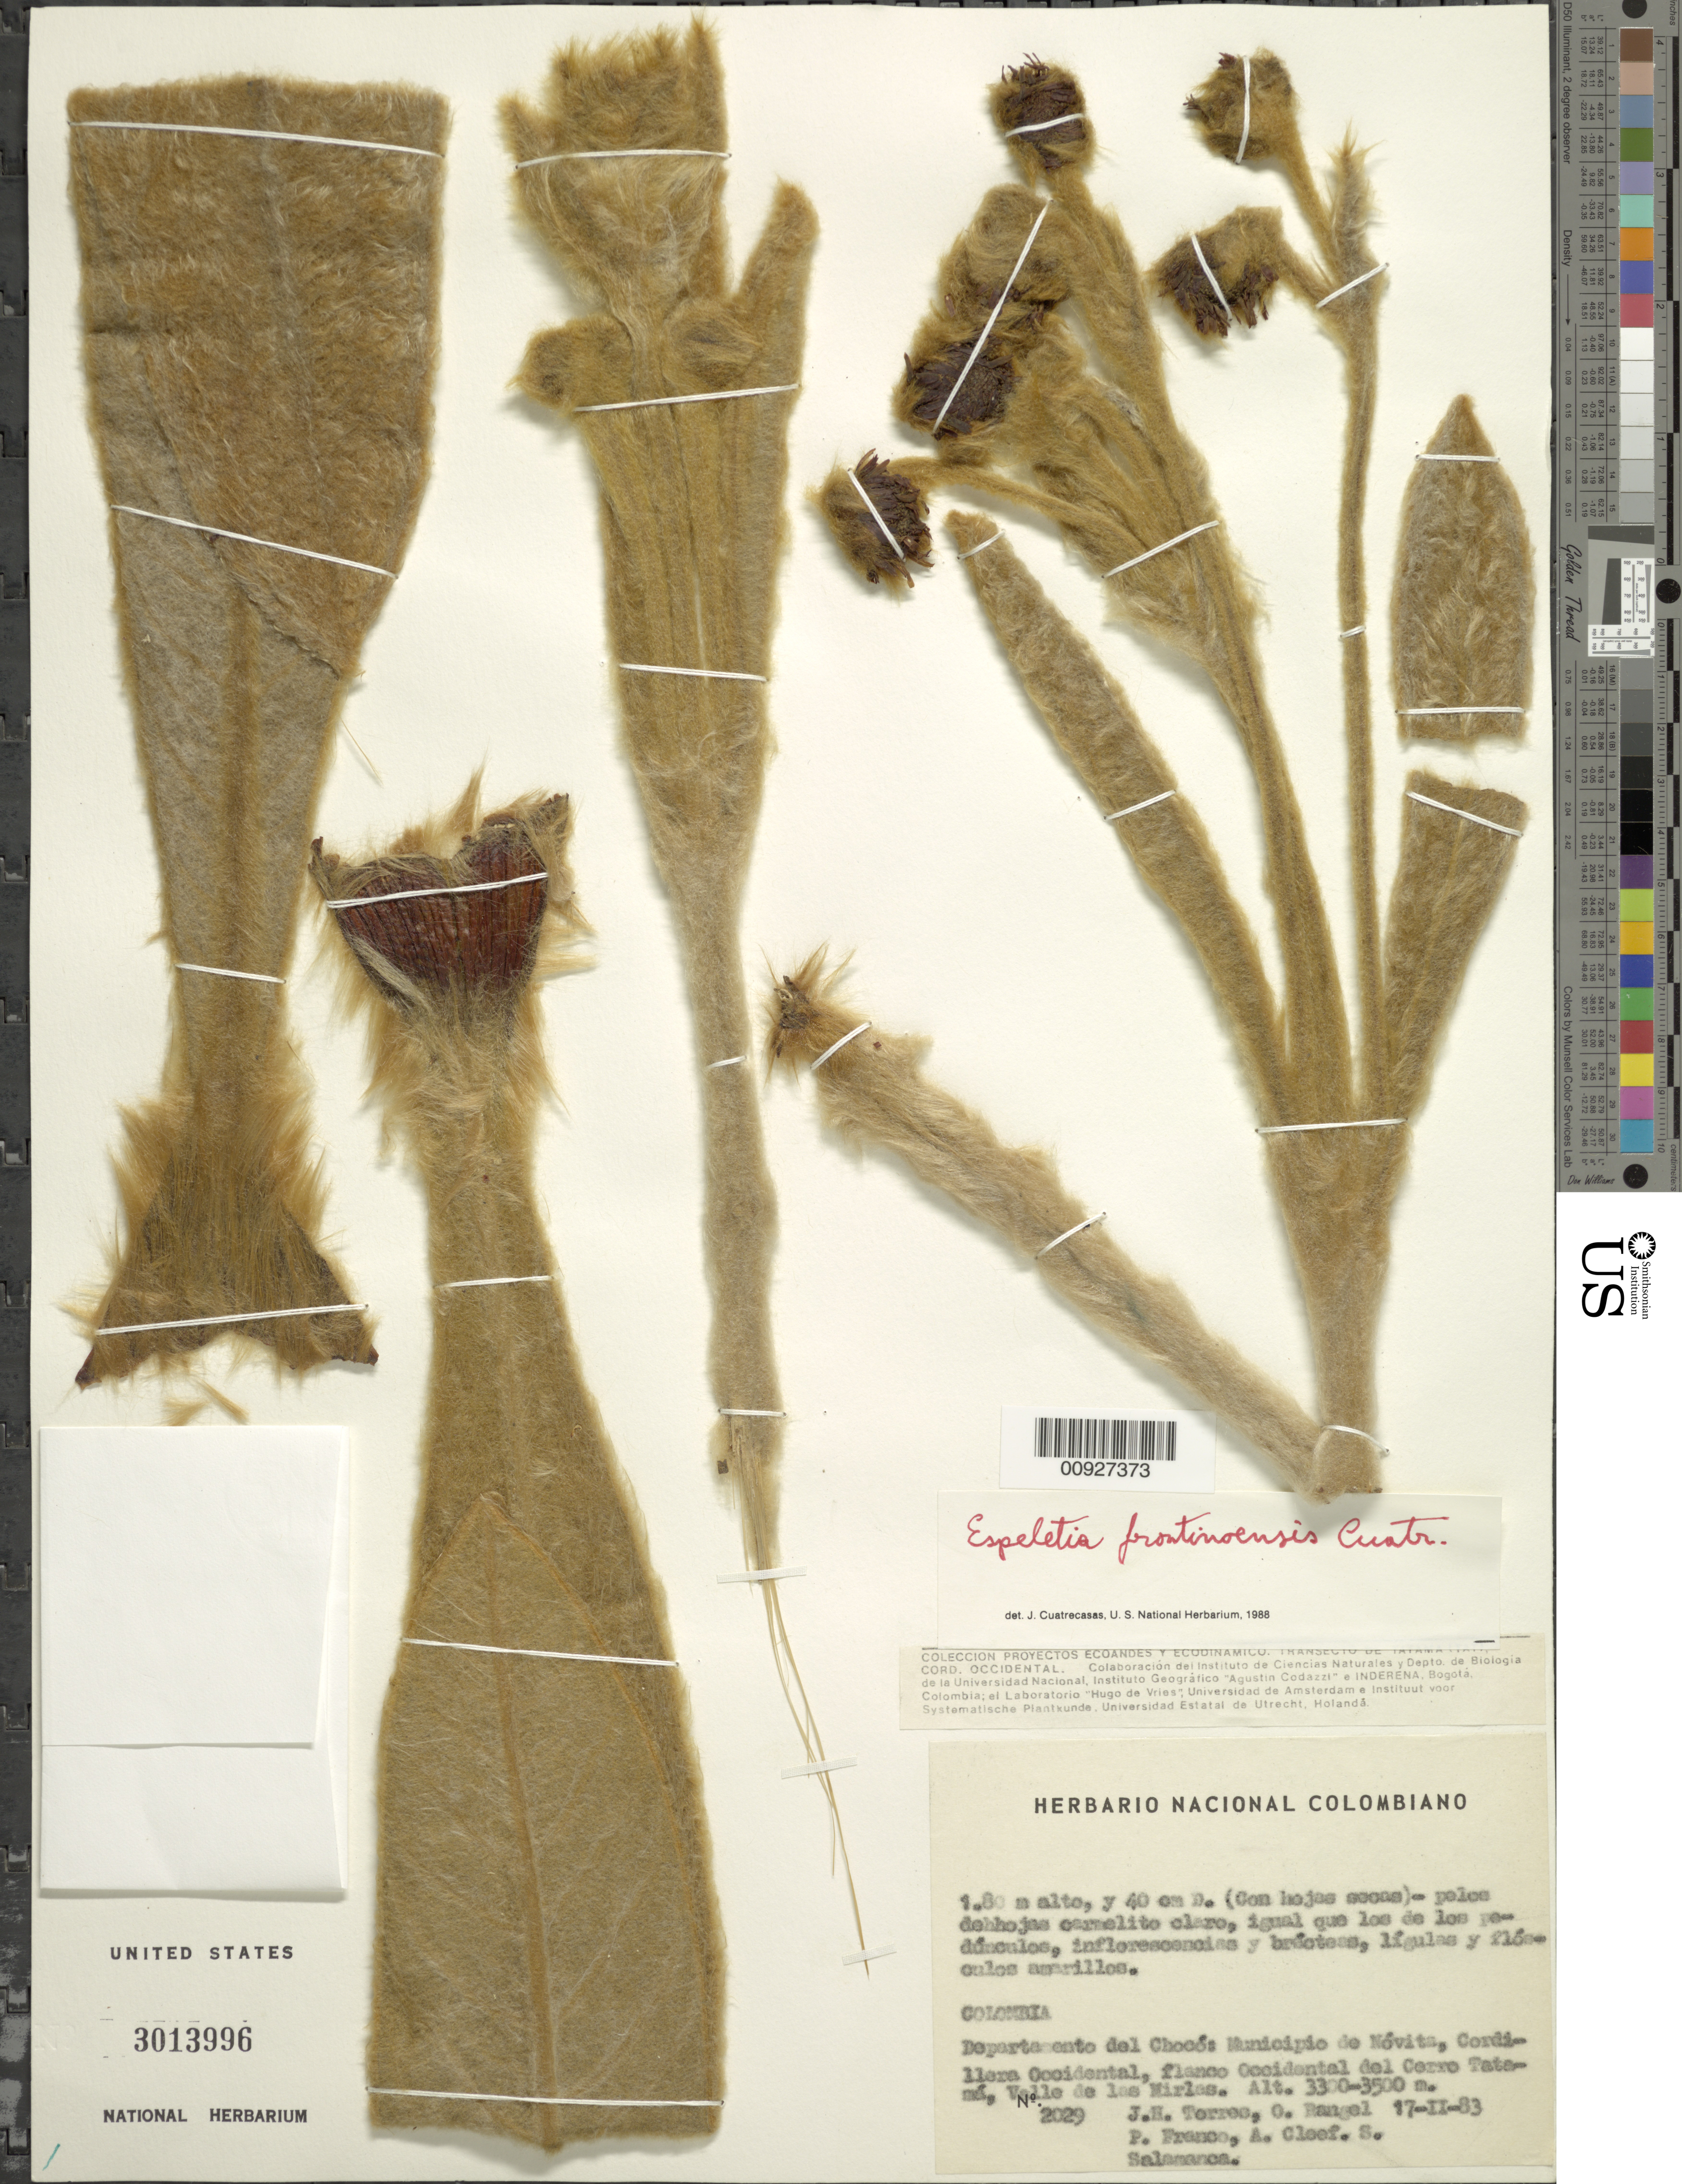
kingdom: Plantae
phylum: Tracheophyta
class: Magnoliopsida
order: Asterales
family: Asteraceae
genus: Espeletia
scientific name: Espeletia frontinoensis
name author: Cuatrec.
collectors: J. H. Torres, O. Rangel, P. Franco, A. M. Cleef & S. Salamanca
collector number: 2029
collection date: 1983-02-17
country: Colombia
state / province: Chocó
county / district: Nóvita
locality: Cordillera Occidental, flanco Occidental del cerro Tatamá, Valle de las Mirlas.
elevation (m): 3300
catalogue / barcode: US 3013996